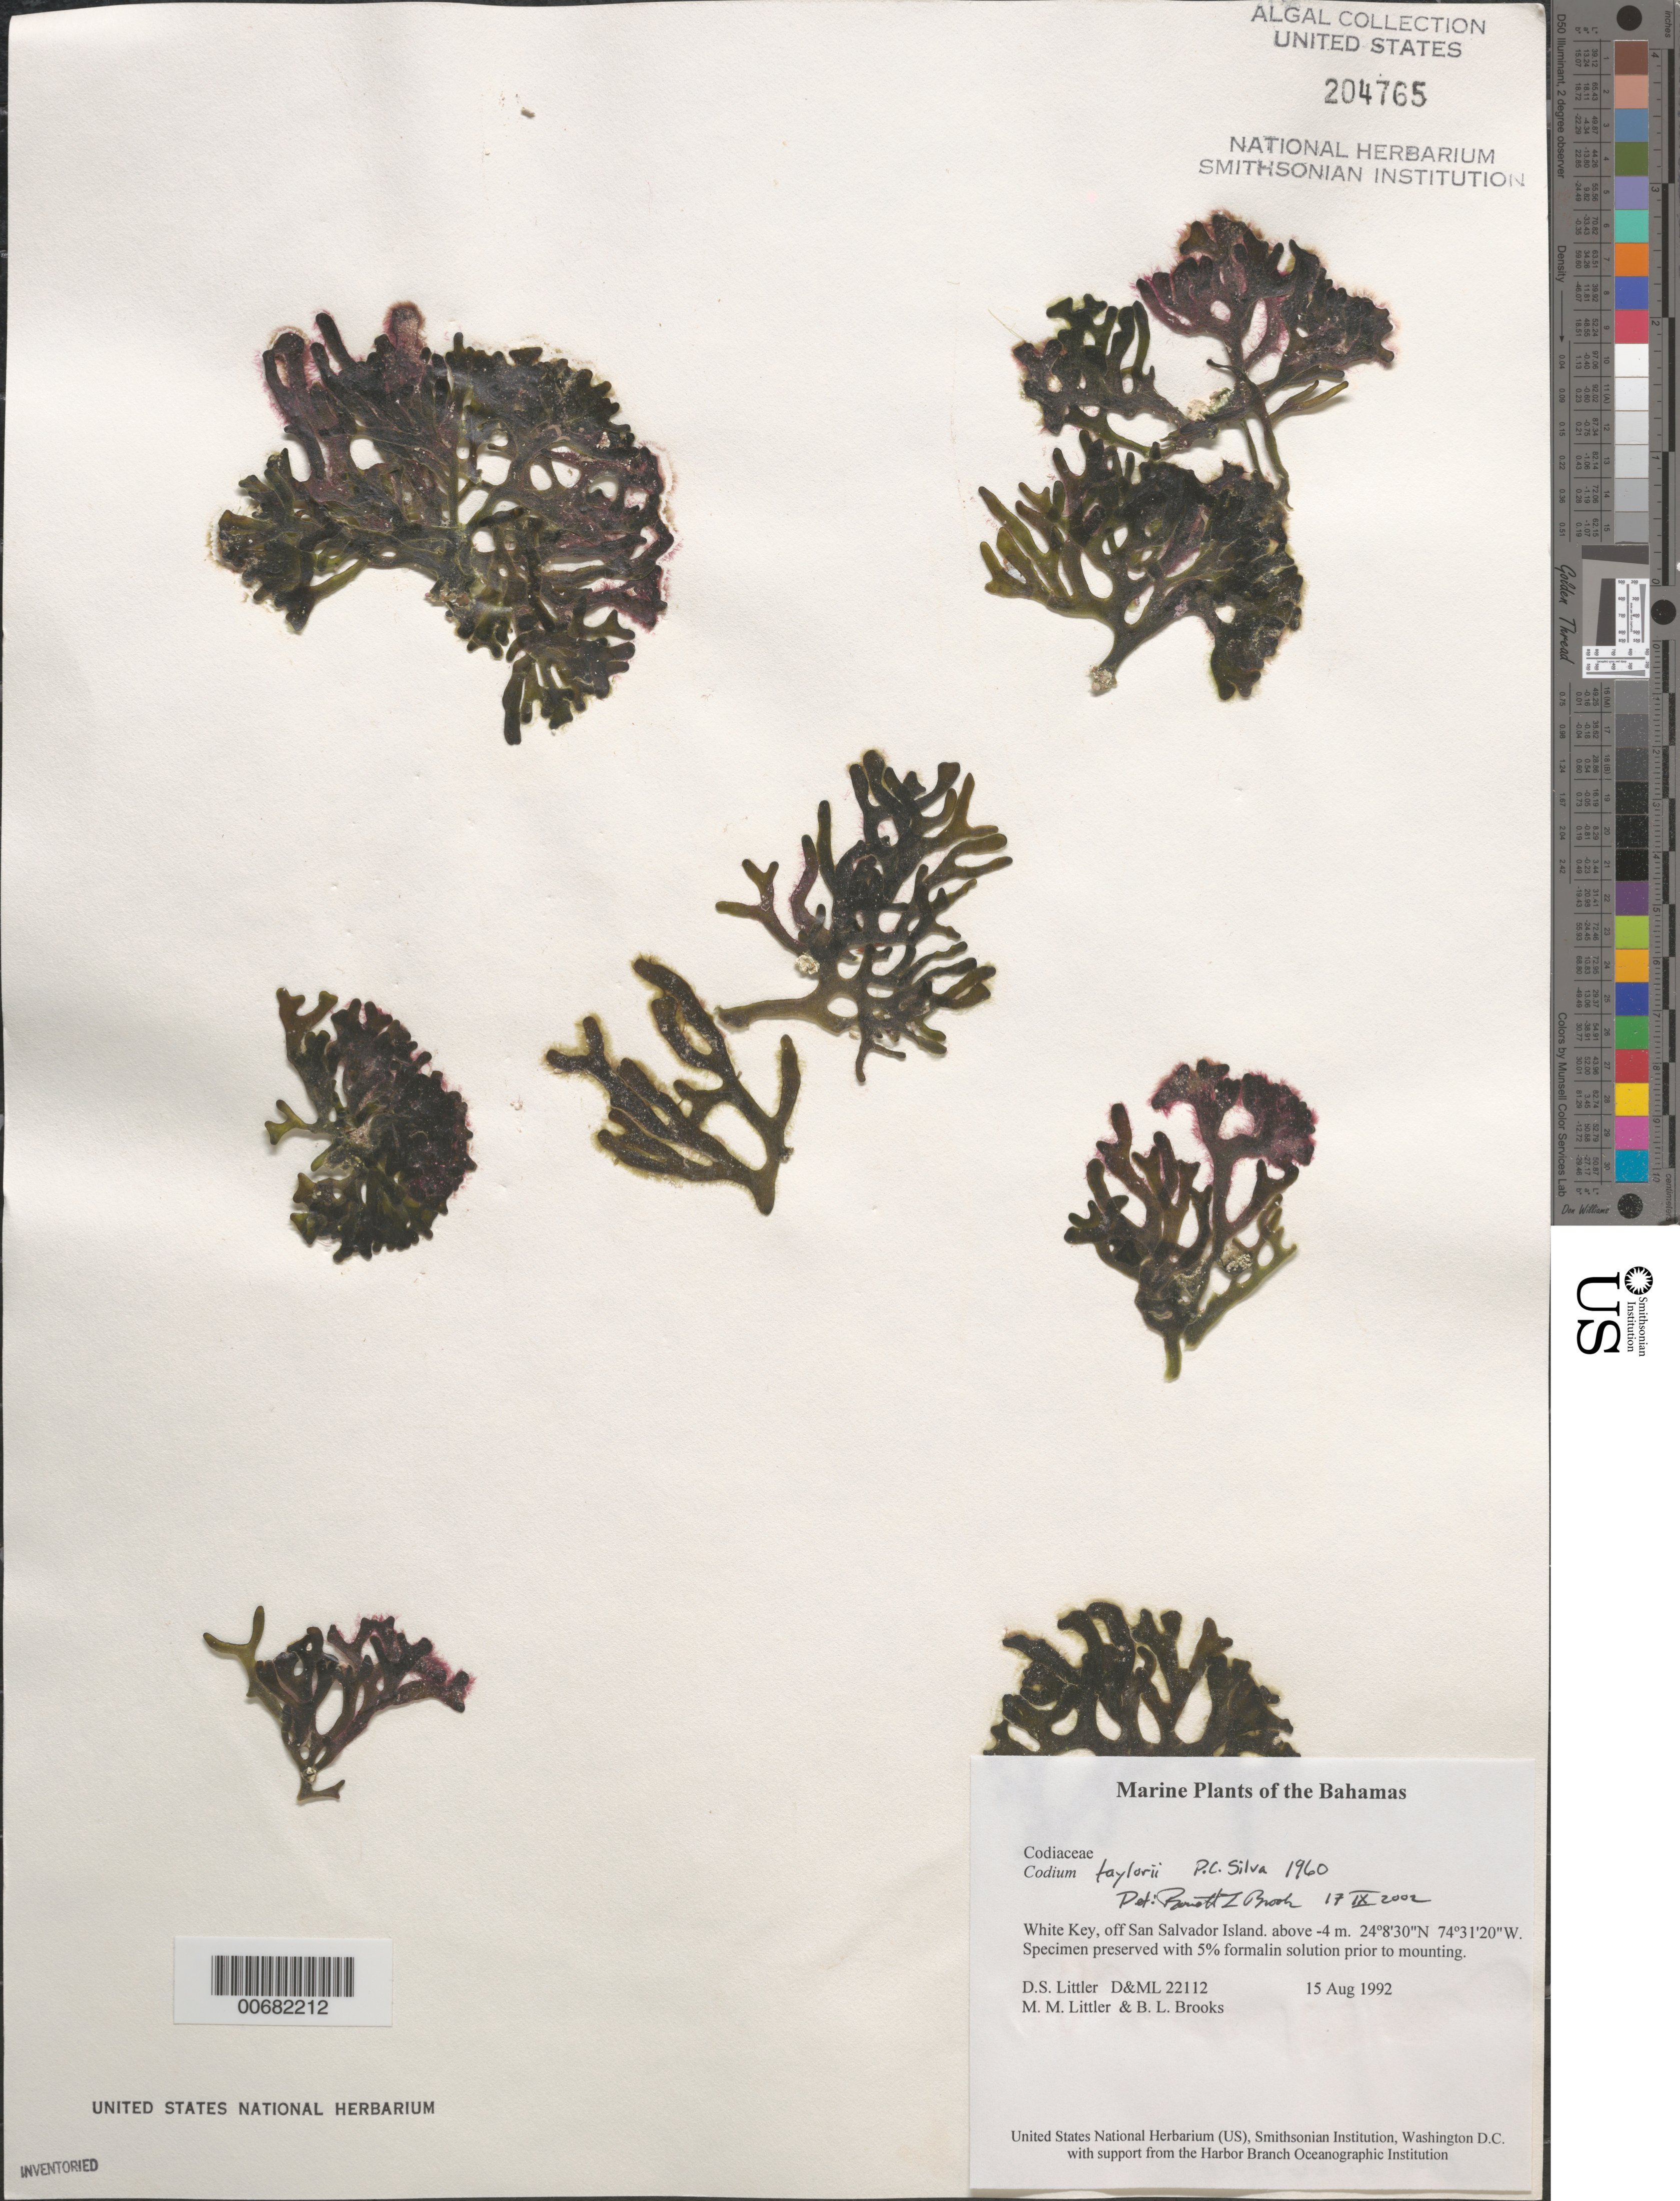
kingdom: Plantae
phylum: Chlorophyta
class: Ulvophyceae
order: Bryopsidales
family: Codiaceae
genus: Codium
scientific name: Codium taylorii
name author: P.C. Silva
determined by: Brooks, B. L., (BOT), Smithsonian Institution - National Museum of Natural History (UNITED STATES)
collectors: D. S. Littler, M. M. Littler & B. Brooks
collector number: D&ML 22112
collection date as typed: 15 Aug 1992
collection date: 1992-08-15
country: Bahamas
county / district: San Salvador District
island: White Key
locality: Off San Salvador Island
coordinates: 24 8' 30" N, 74 31' 20" W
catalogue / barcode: US 204765